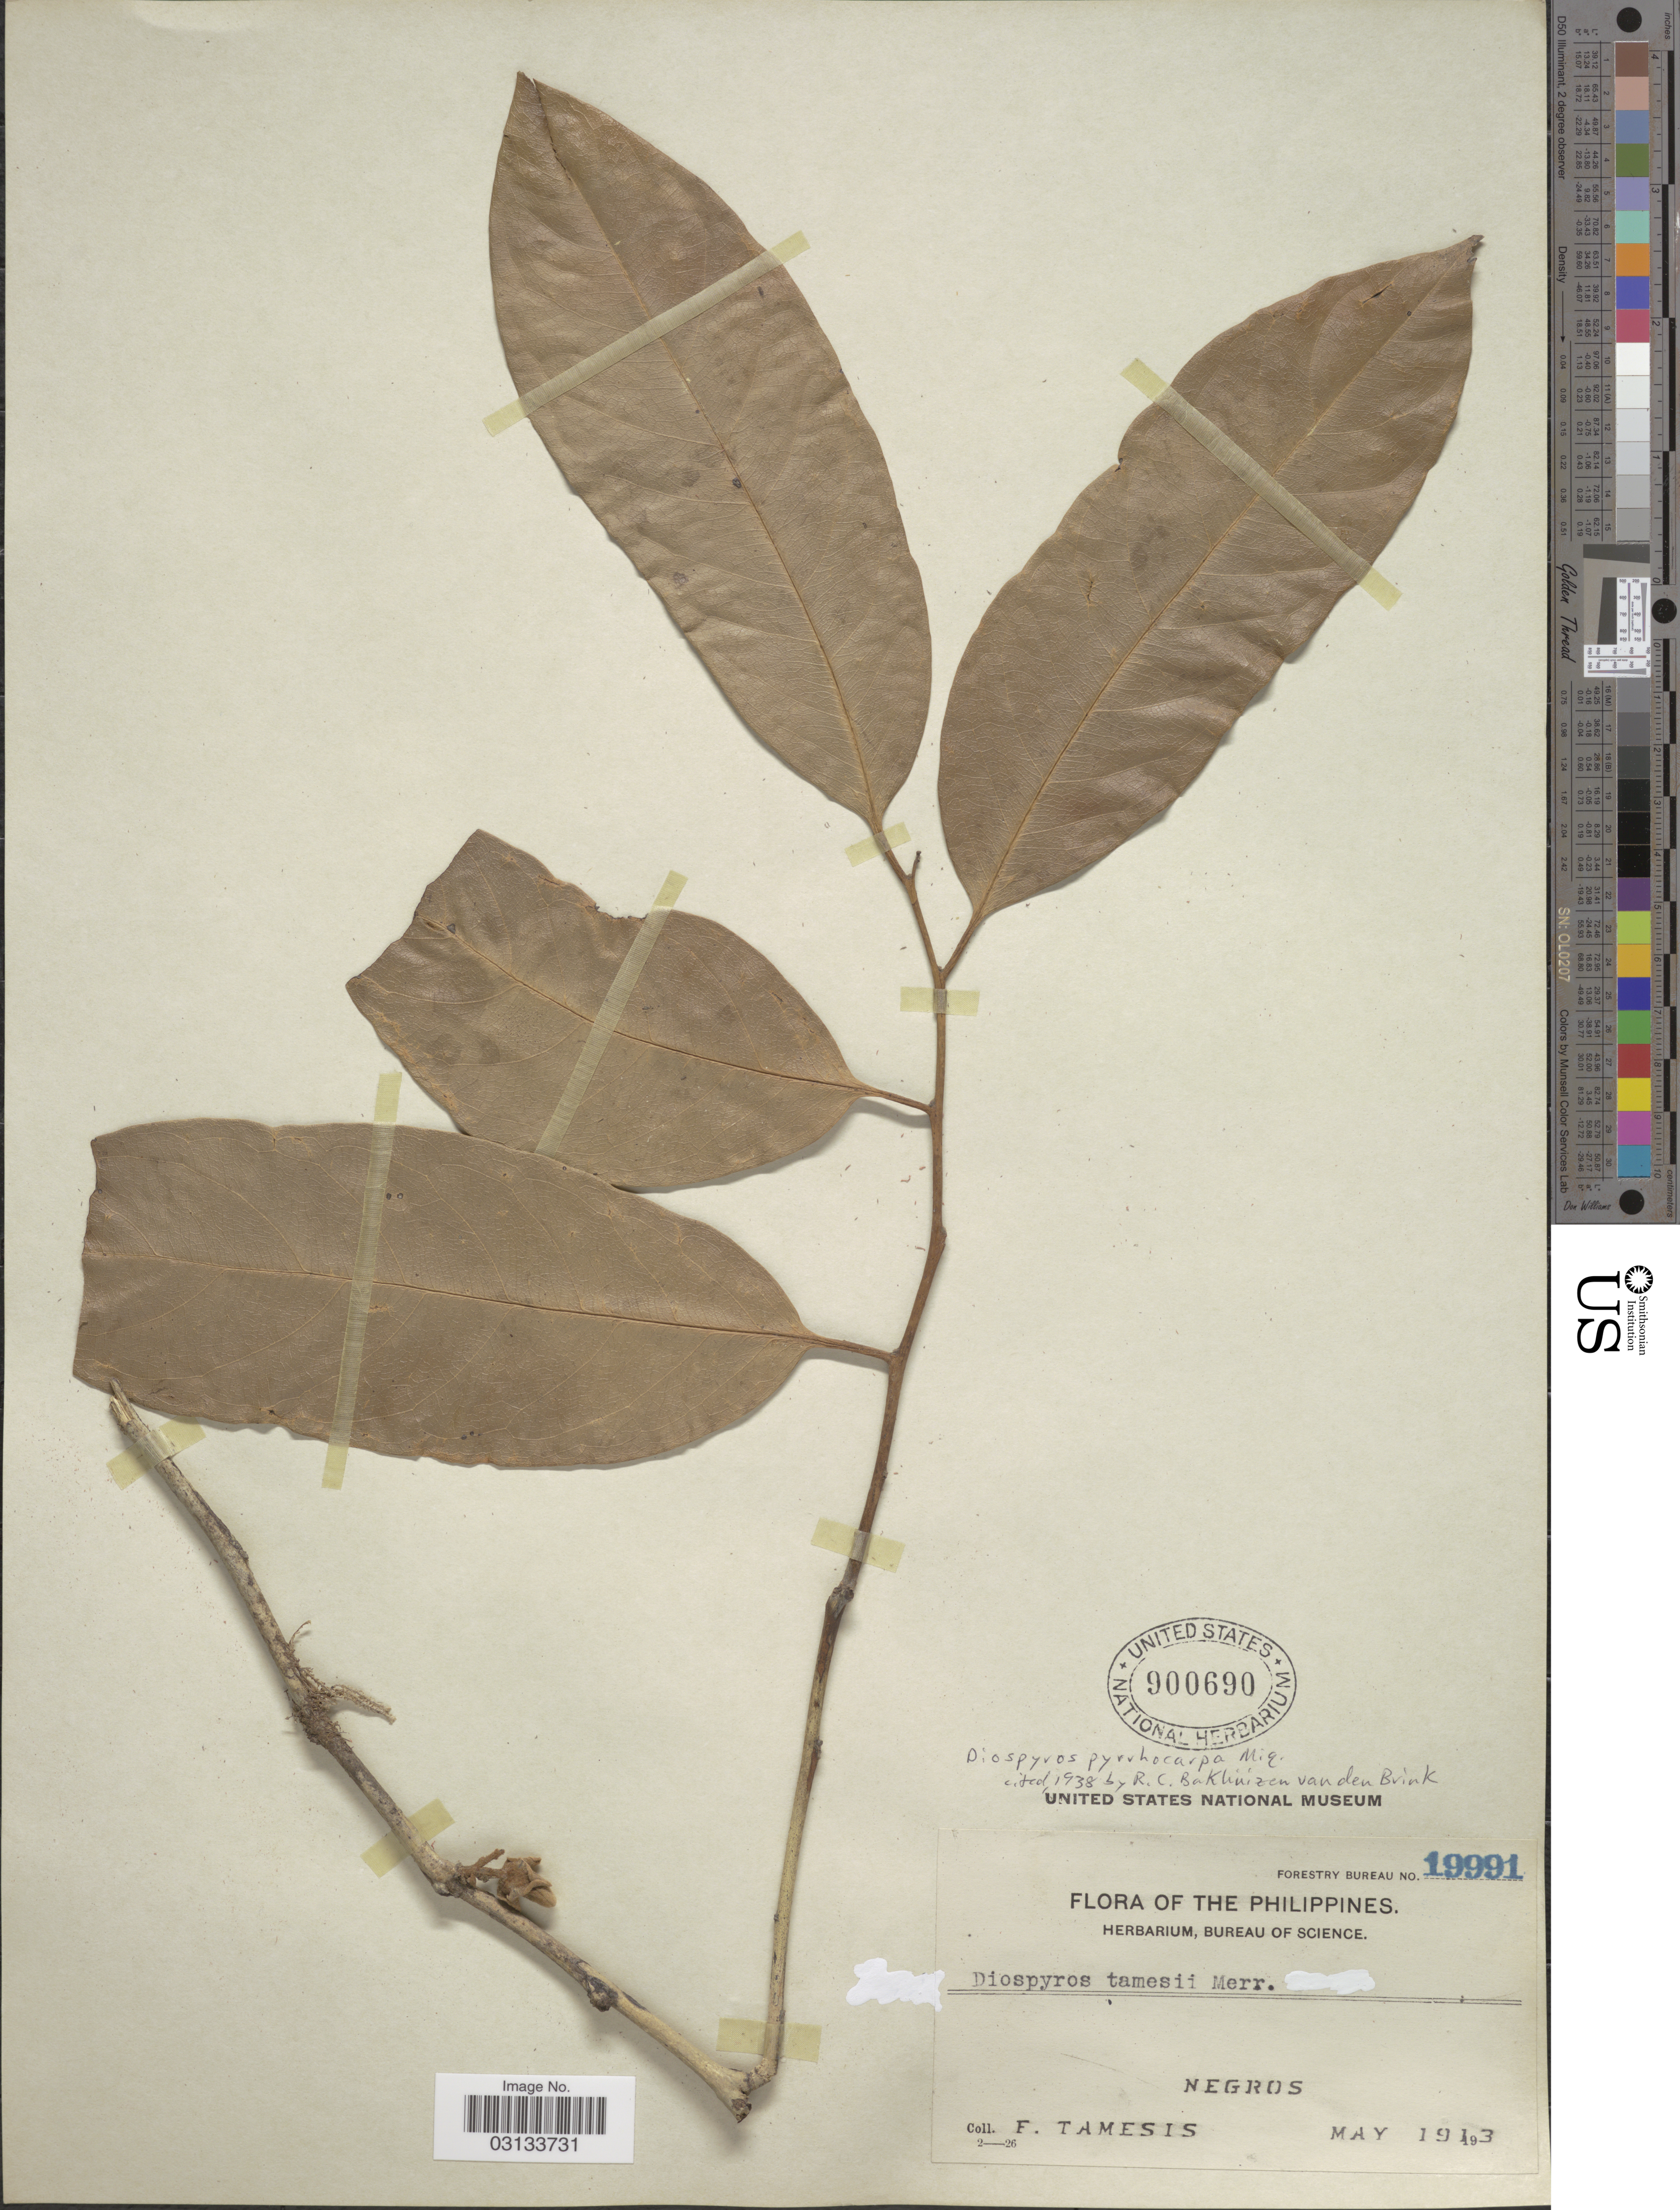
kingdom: Plantae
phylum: Tracheophyta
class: Magnoliopsida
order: Ericales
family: Ebenaceae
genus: Diospyros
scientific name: Diospyros pyrrhocarpa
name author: Miq.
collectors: F. Tamesis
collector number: Forestry Bureau 19991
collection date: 1913-05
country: Philippines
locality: Negros.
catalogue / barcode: US 900690